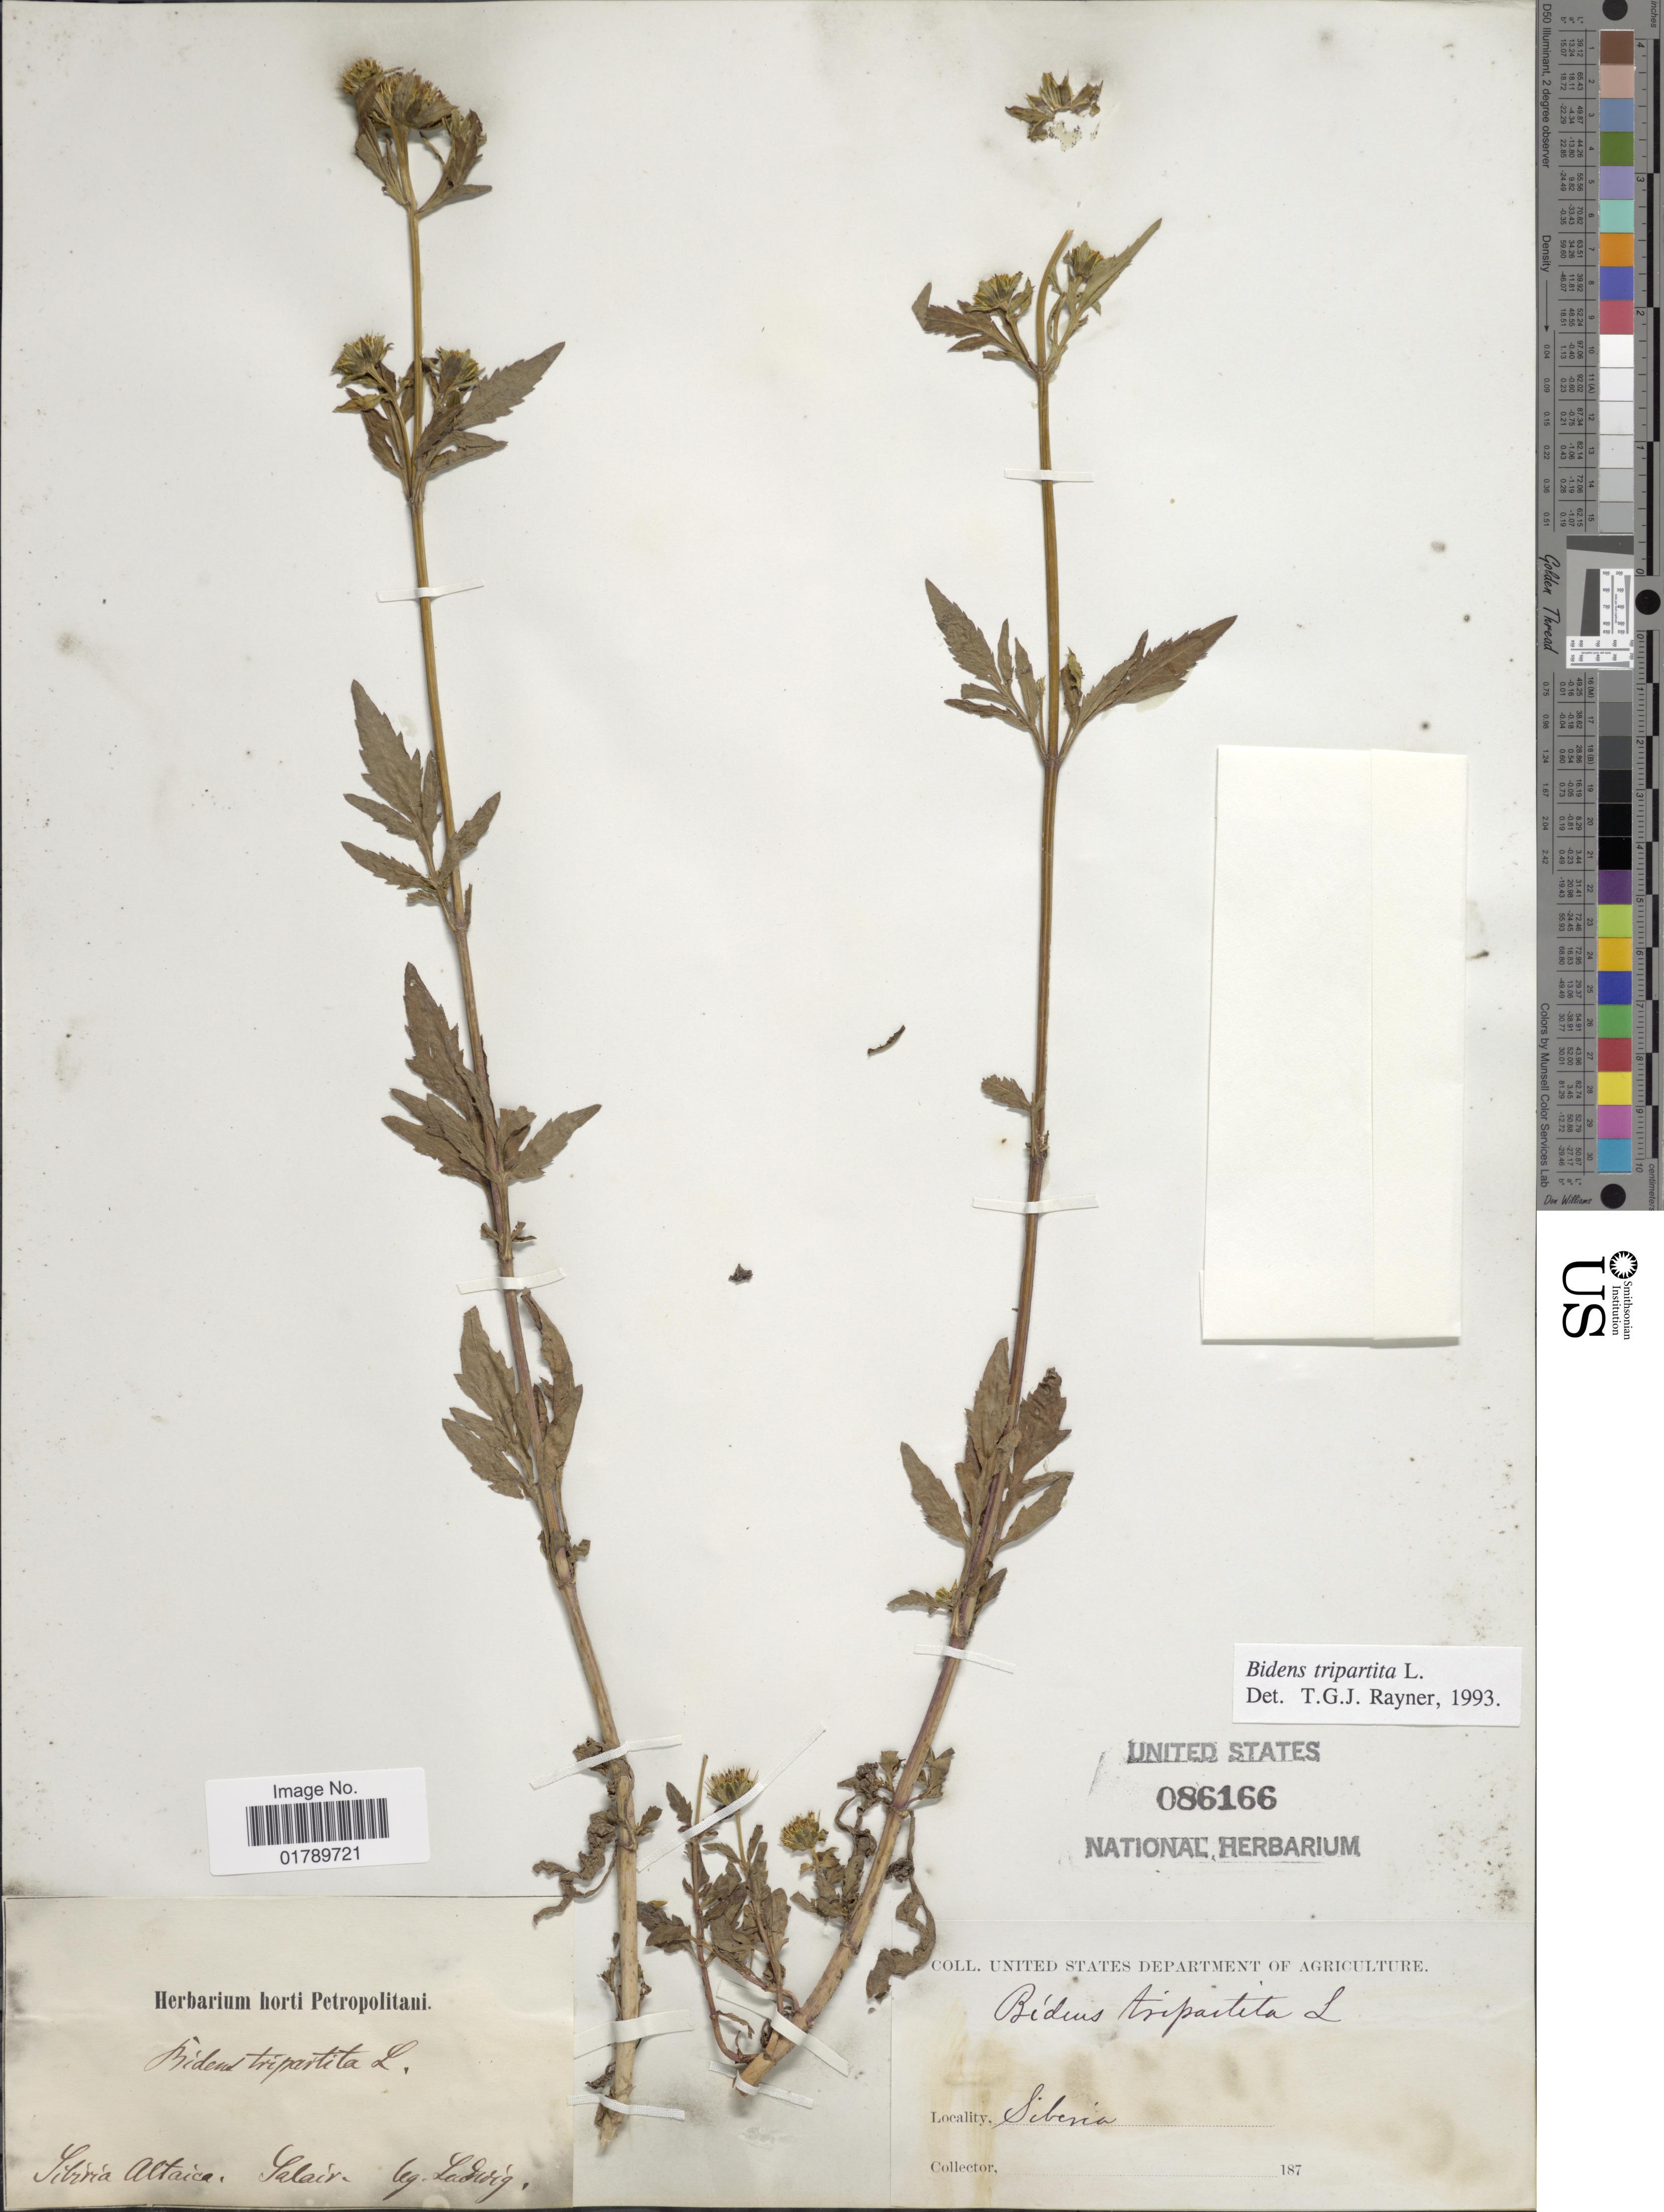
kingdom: Plantae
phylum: Tracheophyta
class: Magnoliopsida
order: Asterales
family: Asteraceae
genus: Bidens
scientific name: Bidens tripartita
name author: L.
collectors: Ludwig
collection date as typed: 187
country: Russian Federation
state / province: Kemerovo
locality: Sibiria Altaica. Salair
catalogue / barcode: US 86166